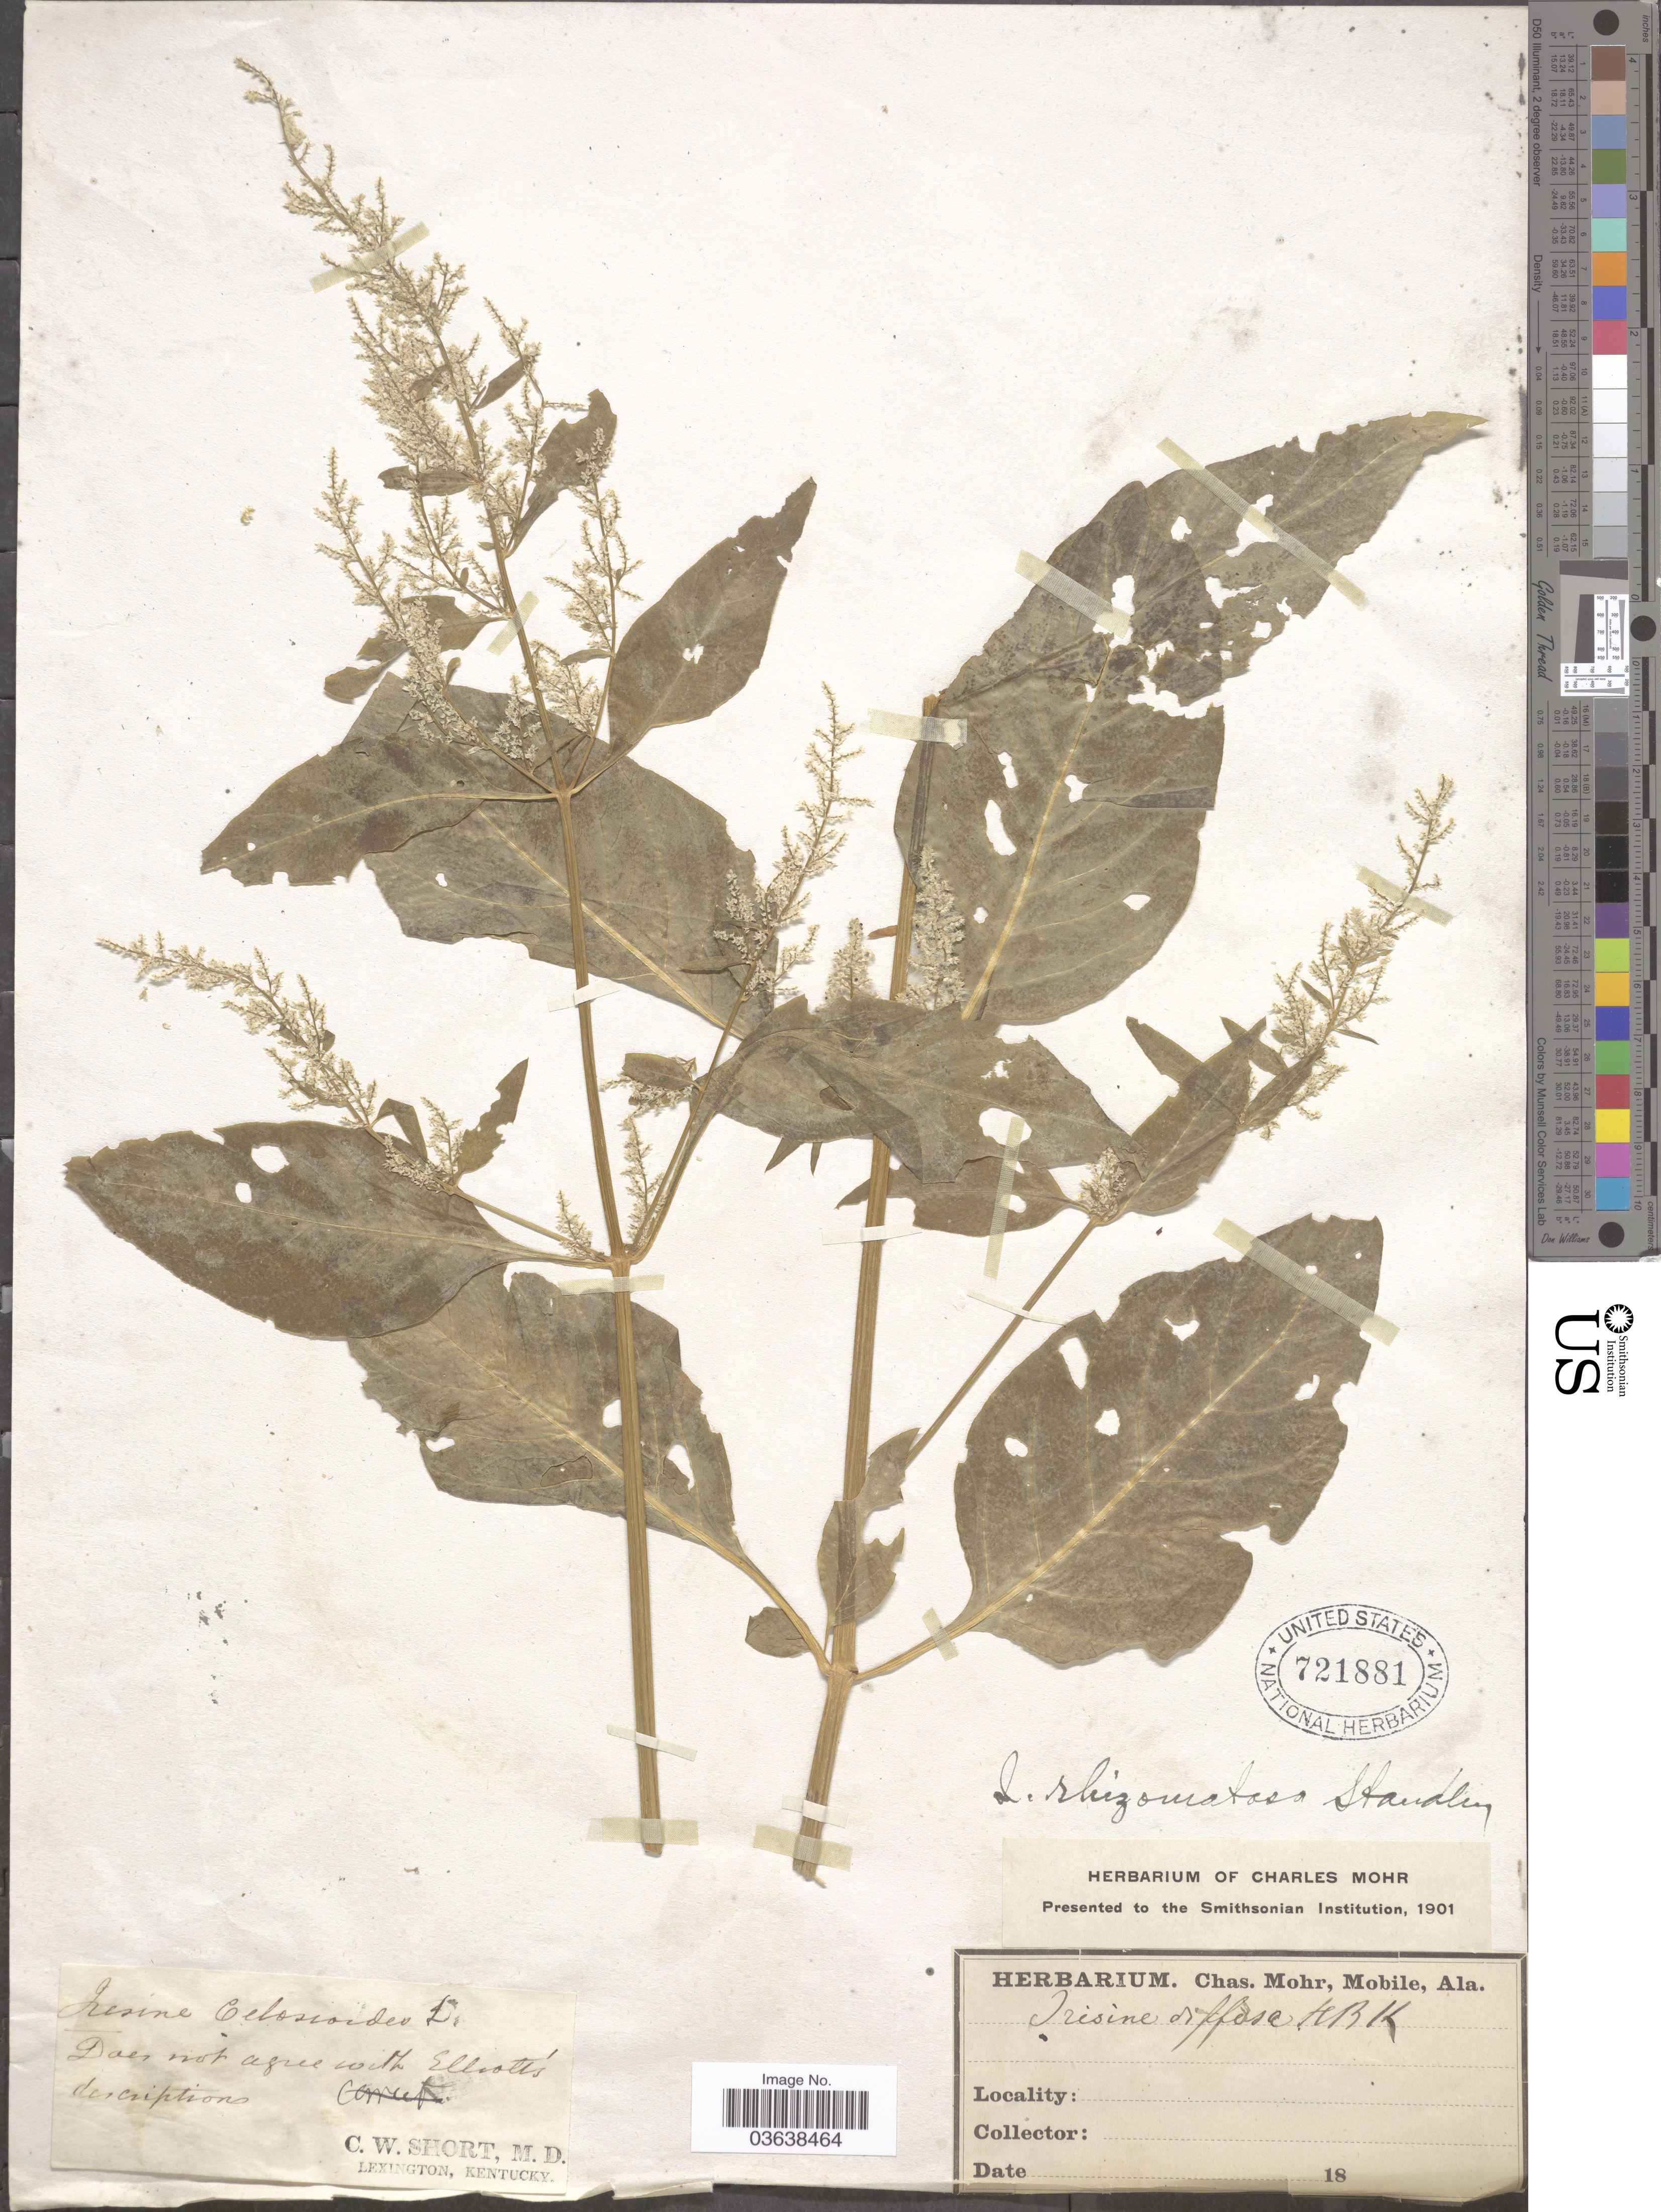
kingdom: Plantae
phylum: Tracheophyta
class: Magnoliopsida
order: Caryophyllales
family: Amaranthaceae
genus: Iresine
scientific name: Iresine rhizomatosa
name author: Standl.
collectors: C. W. Short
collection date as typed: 18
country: United States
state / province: Kentucky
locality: Lexington.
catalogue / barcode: US 721881